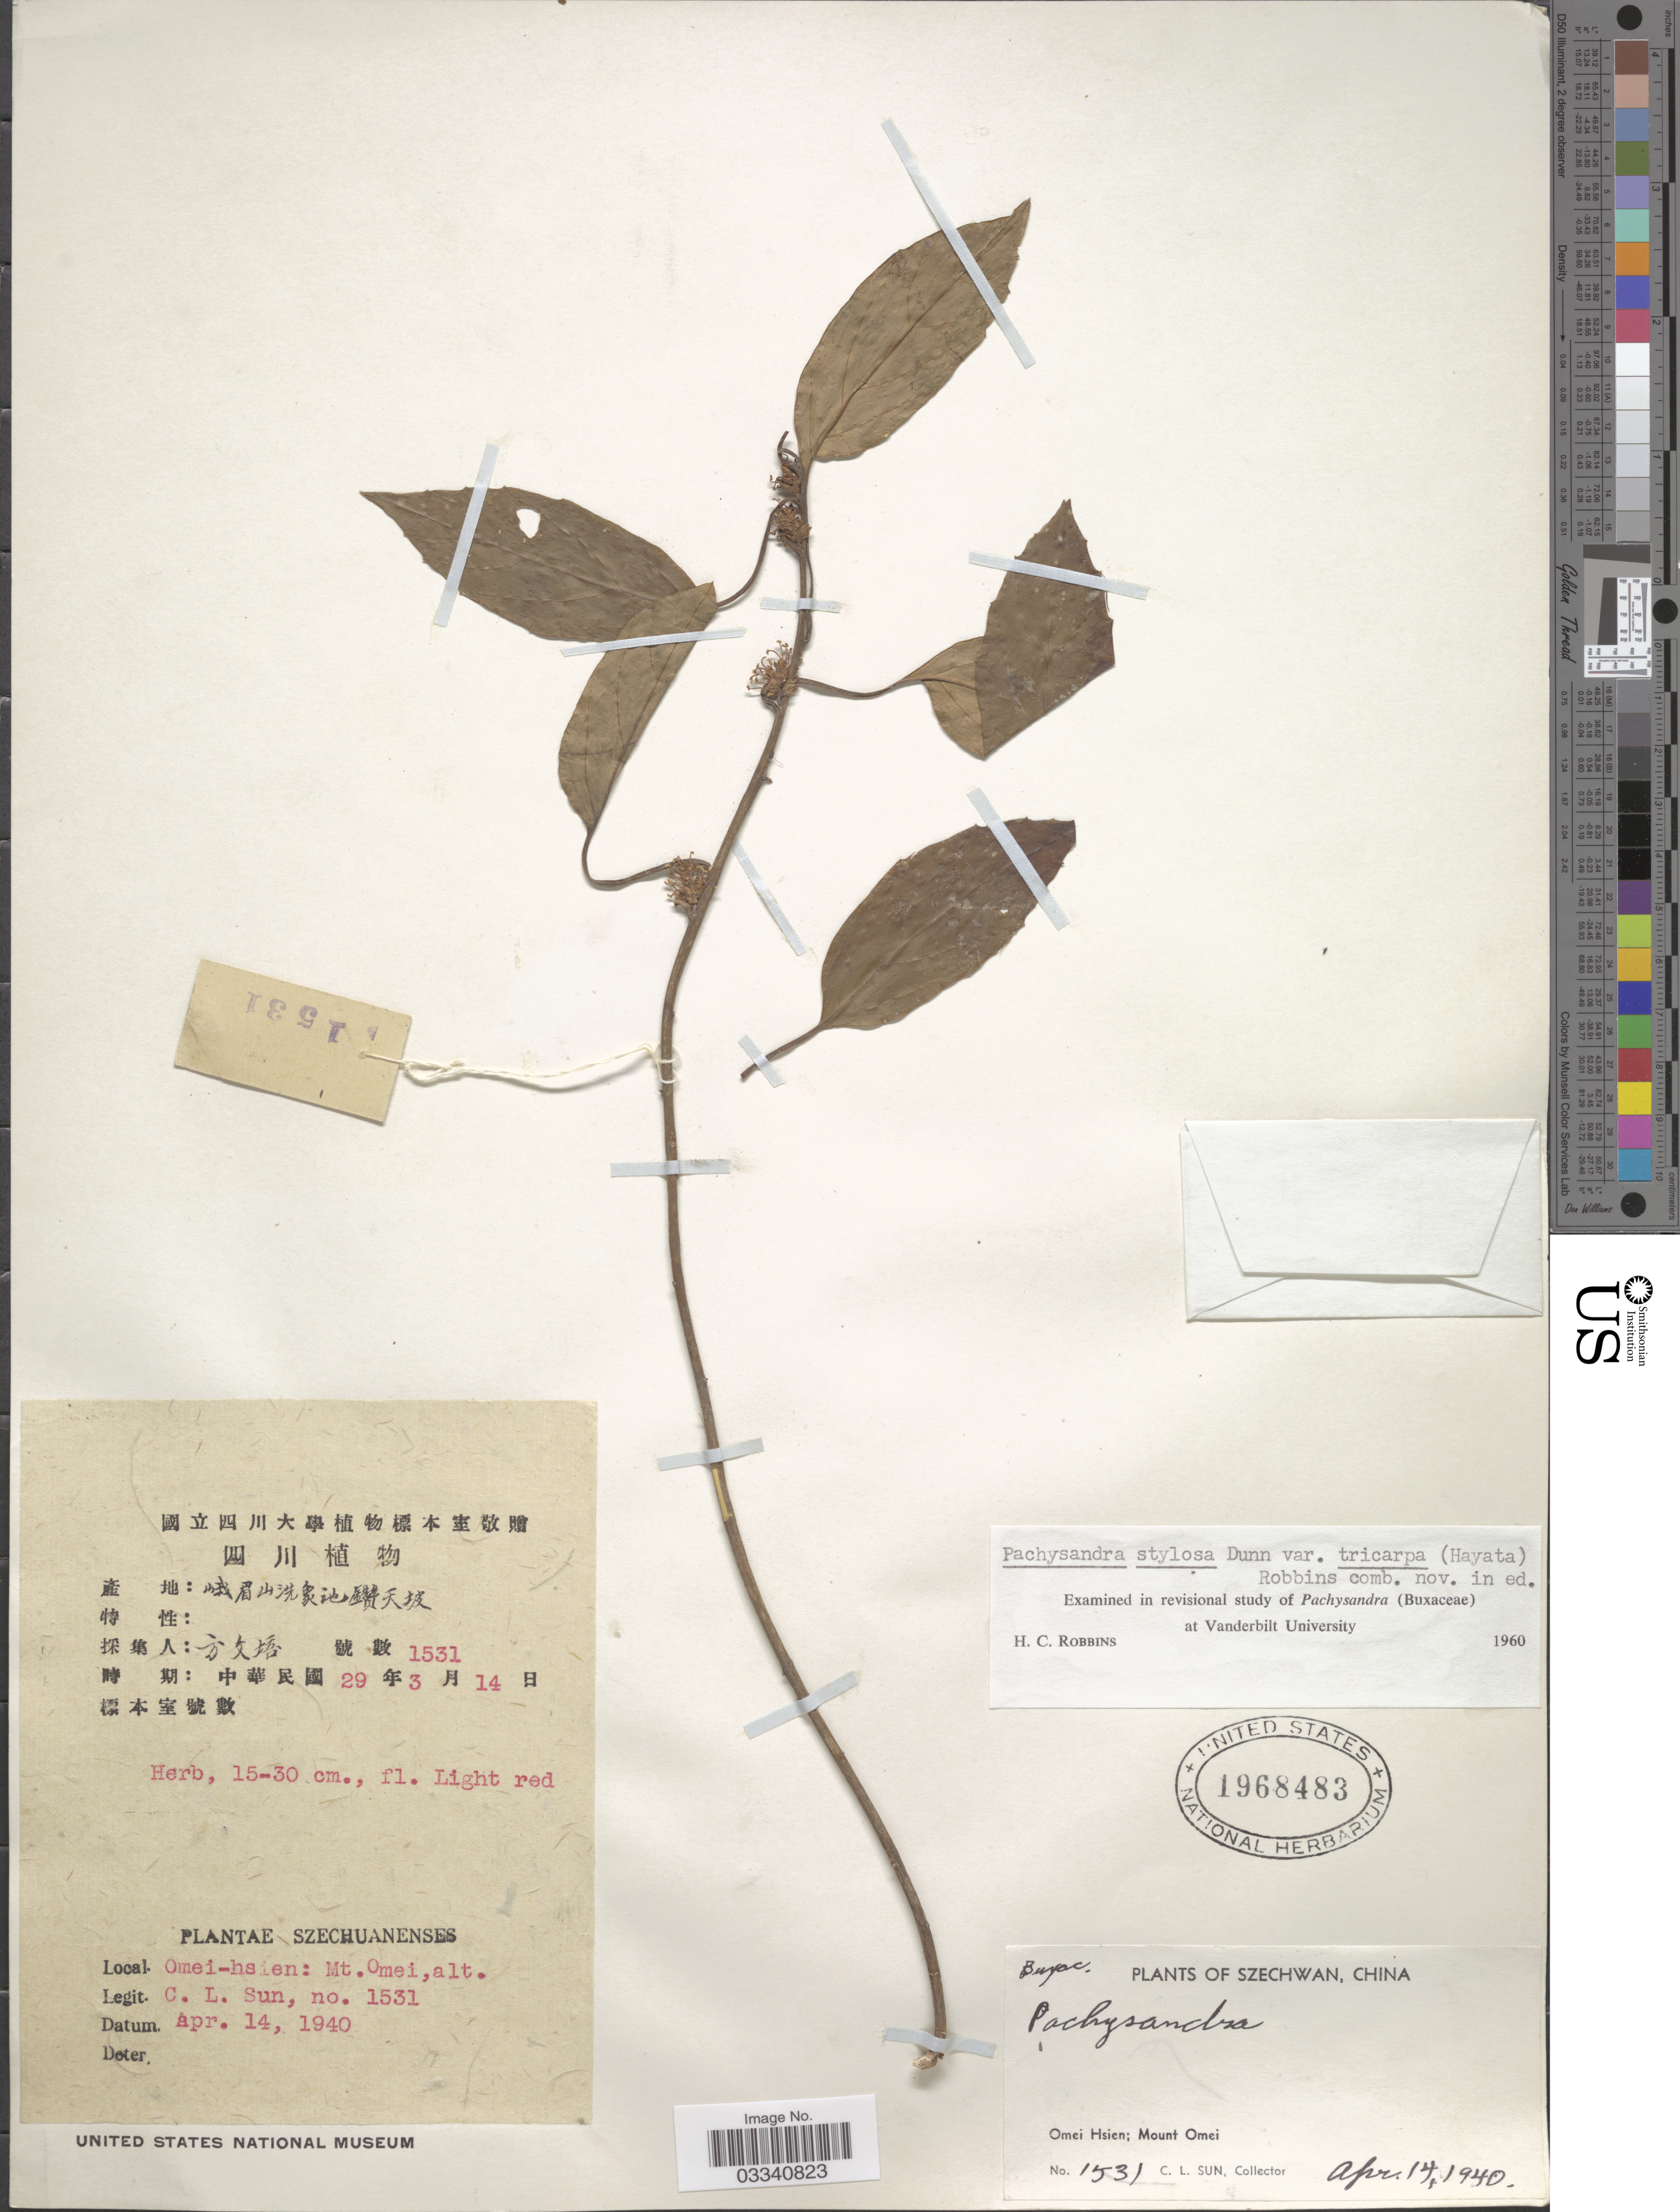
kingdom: Plantae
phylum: Tracheophyta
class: Magnoliopsida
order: Buxales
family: Buxaceae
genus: Pachysandra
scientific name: Pachysandra stylosa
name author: Dunn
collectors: C. Sun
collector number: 1531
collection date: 1940-04-14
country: China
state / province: Sichuan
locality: Szechwan. Omei Hsien; Mount Omei.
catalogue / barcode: US 1968483